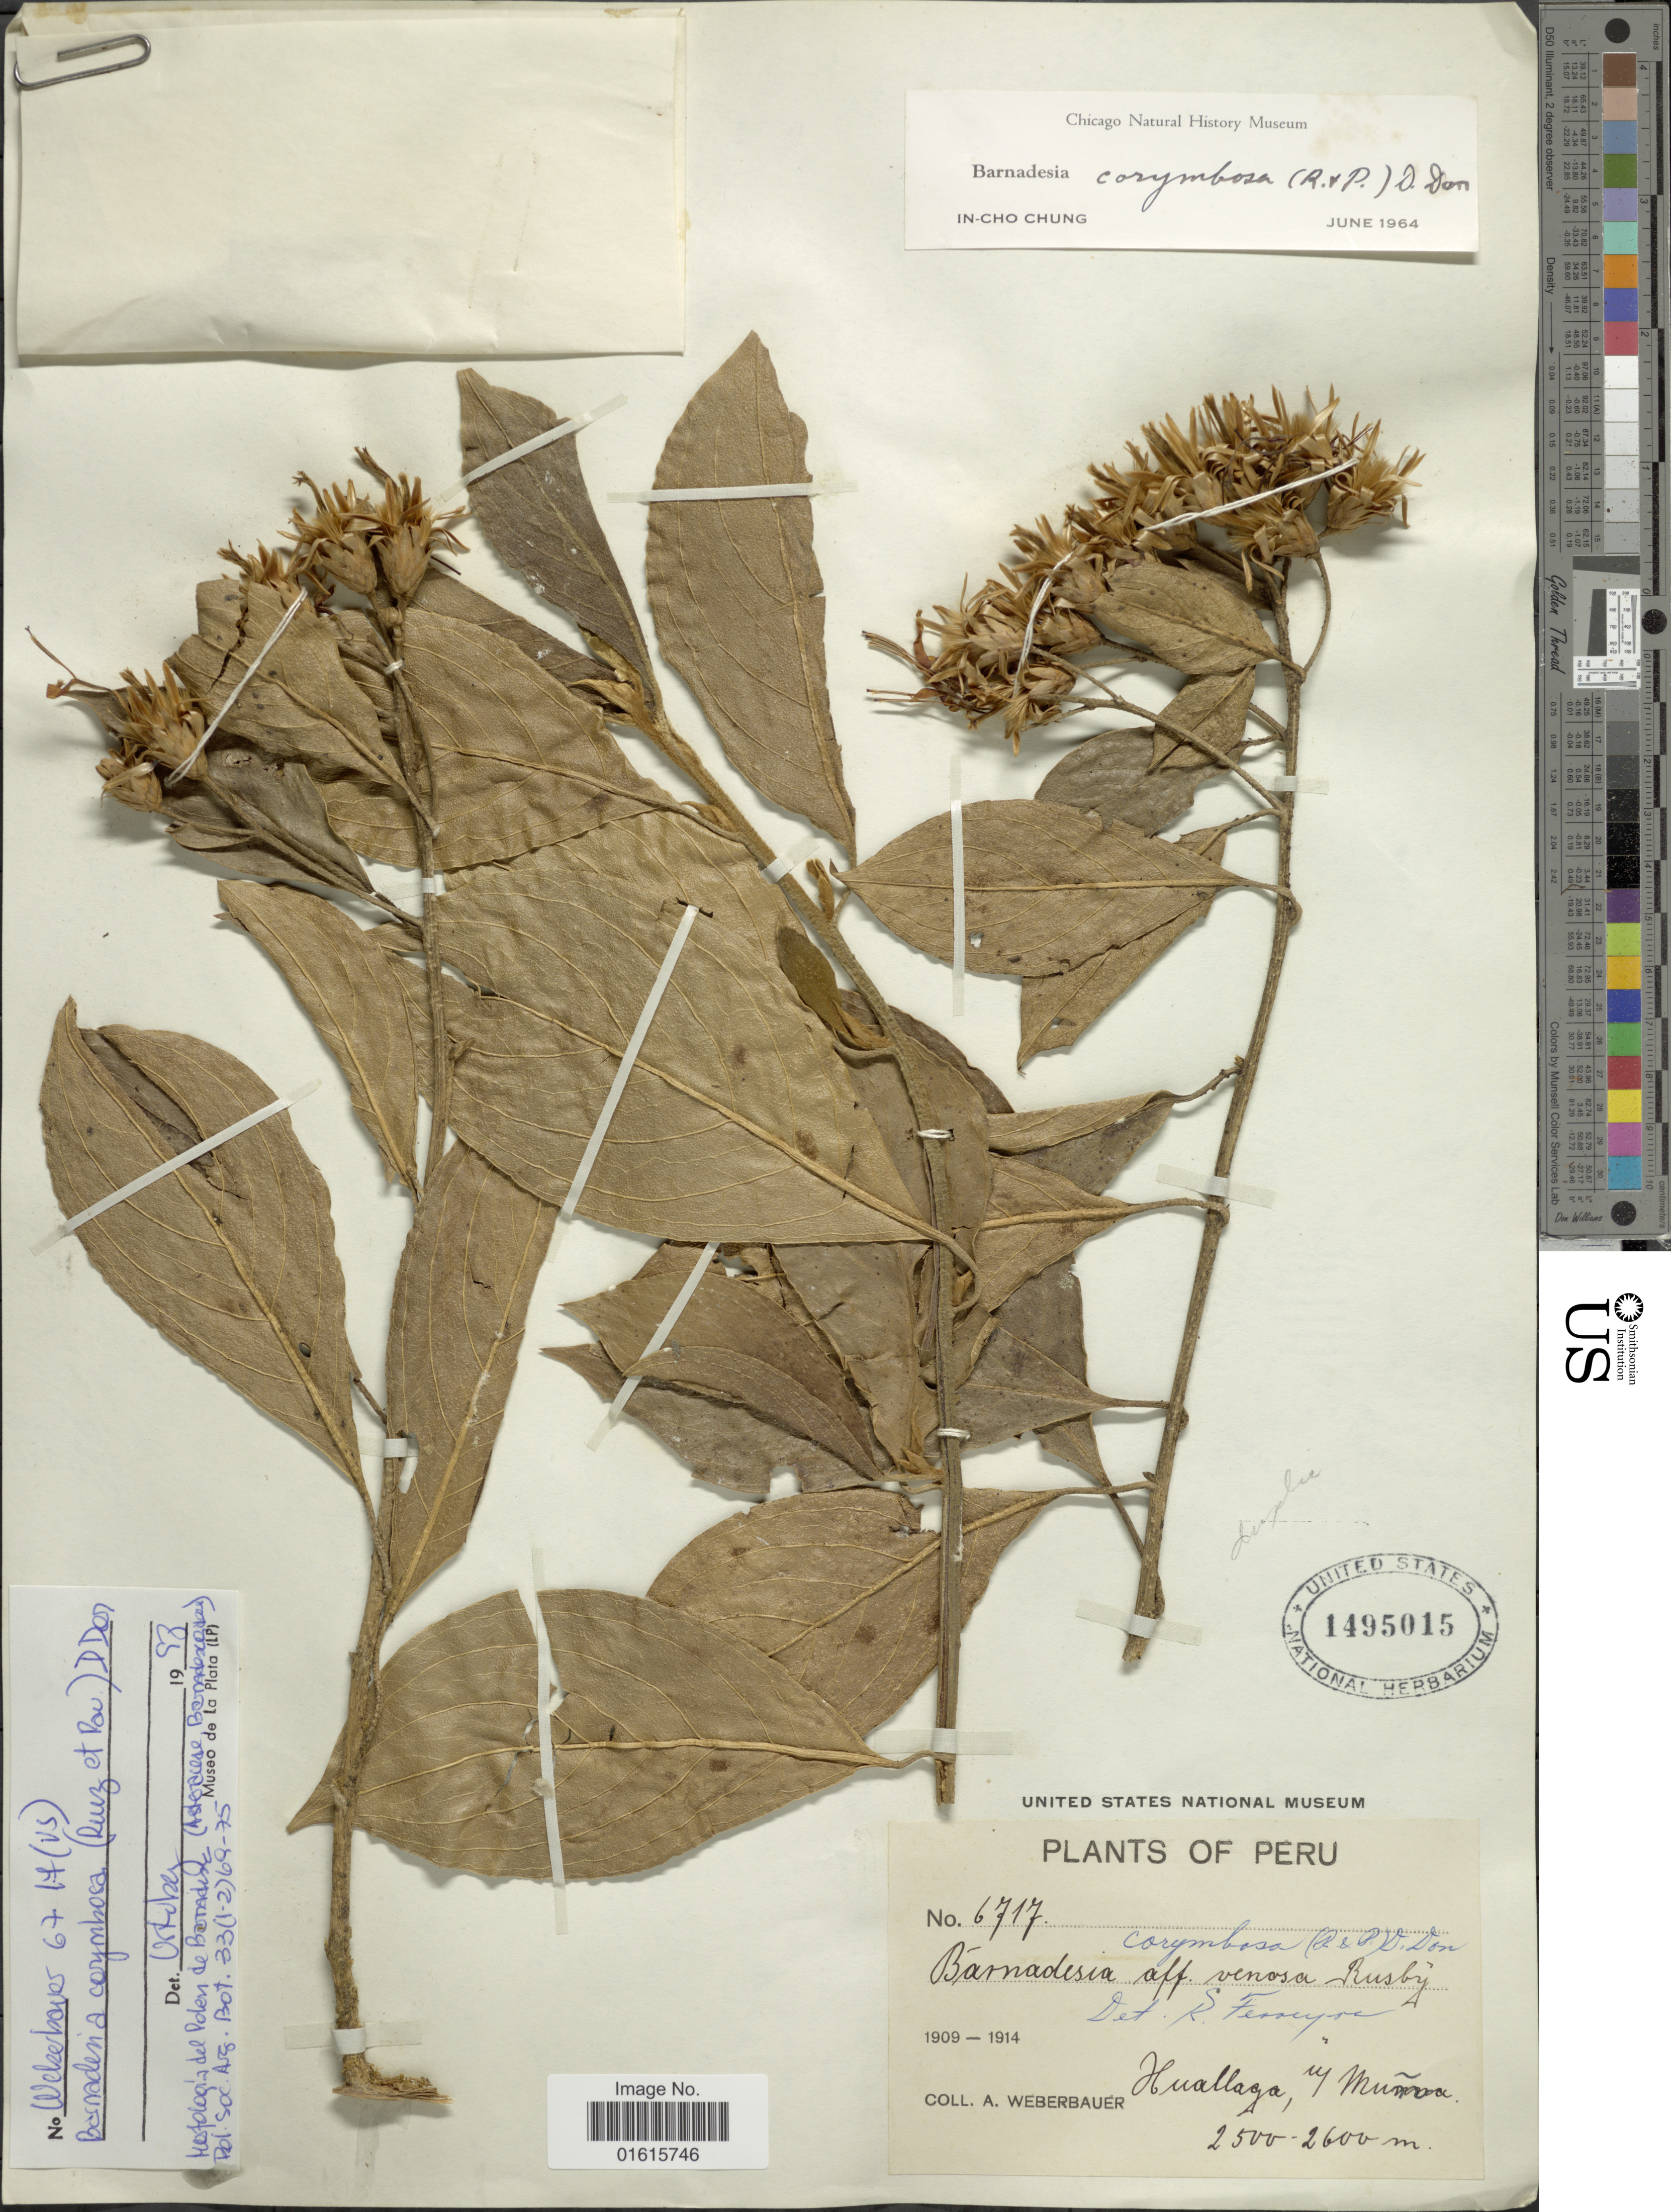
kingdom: Plantae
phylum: Tracheophyta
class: Magnoliopsida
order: Asterales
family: Asteraceae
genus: Barnadesia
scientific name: Barnadesia corymbosa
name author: (Ruiz & Pav.) D. Don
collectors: A. Weberbauer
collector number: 6717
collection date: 1909/1914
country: Peru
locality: Huallaga, in Muña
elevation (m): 2500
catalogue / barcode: US 1495015